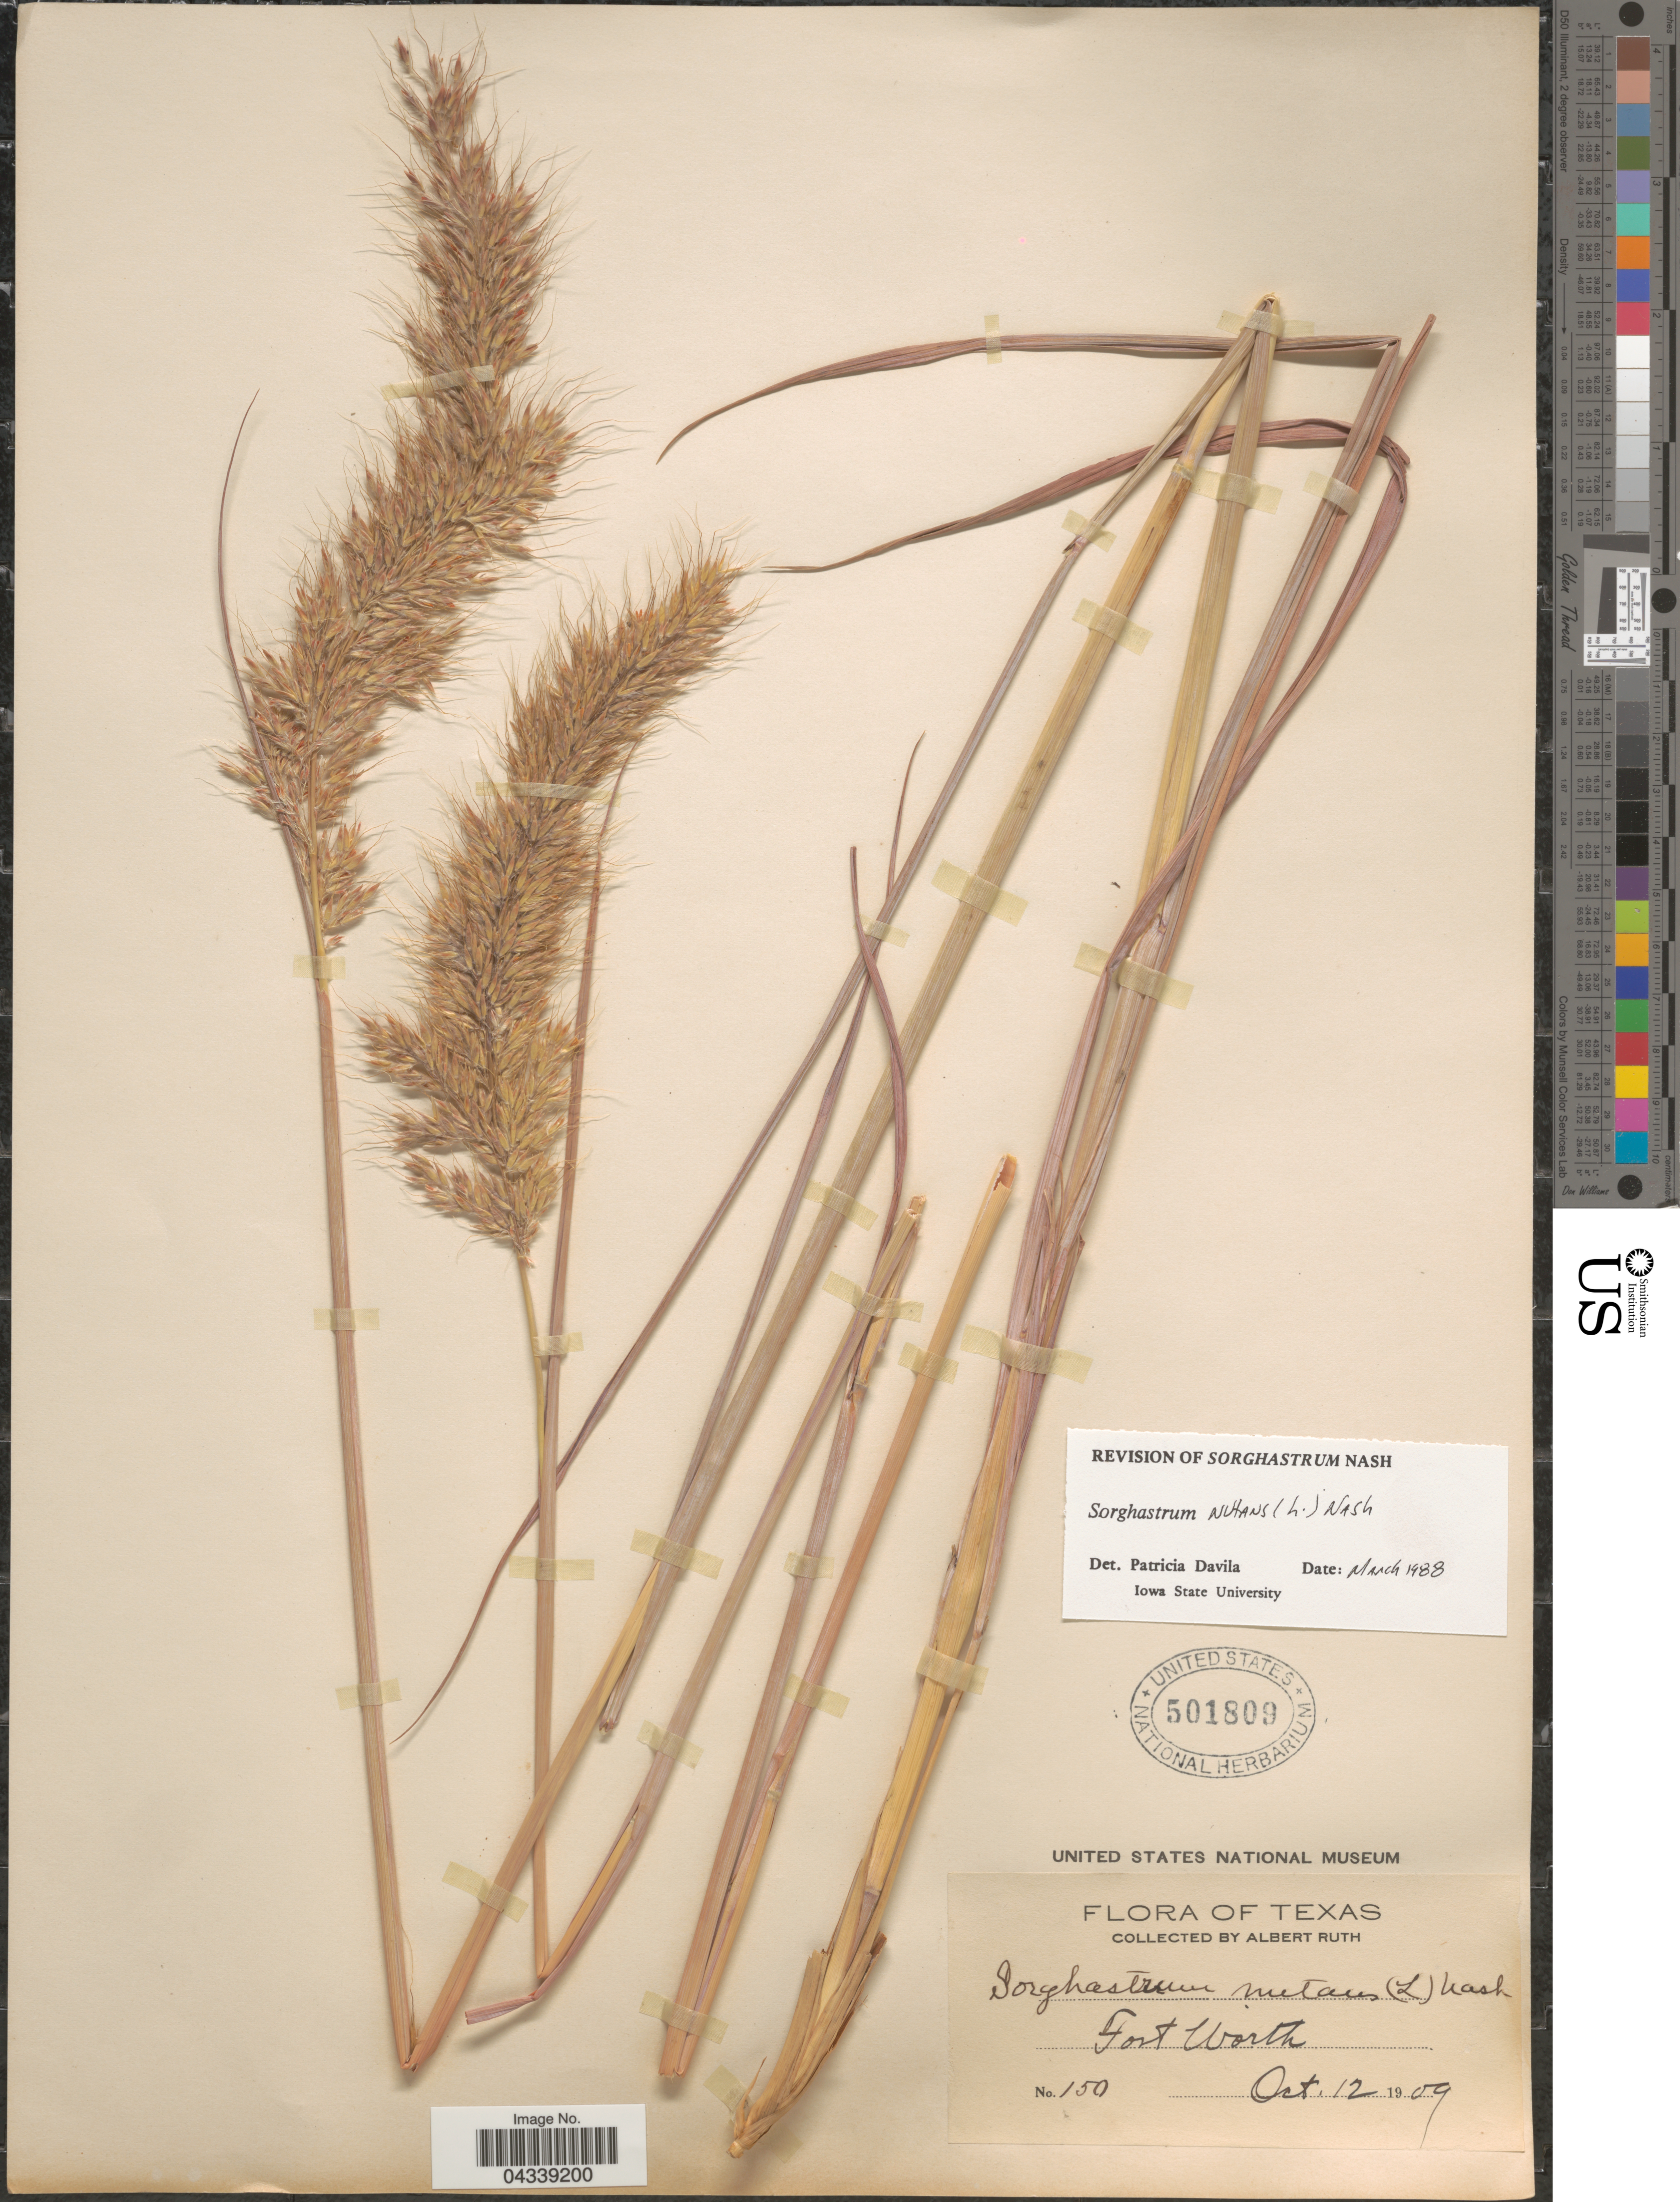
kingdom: Plantae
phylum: Tracheophyta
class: Liliopsida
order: Poales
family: Poaceae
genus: Sorghastrum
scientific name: Sorghastrum nutans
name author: (L.) Nash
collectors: A. Ruth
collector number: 150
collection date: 1909-10-12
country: United States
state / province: Texas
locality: Fort Worth.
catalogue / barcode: US 501809